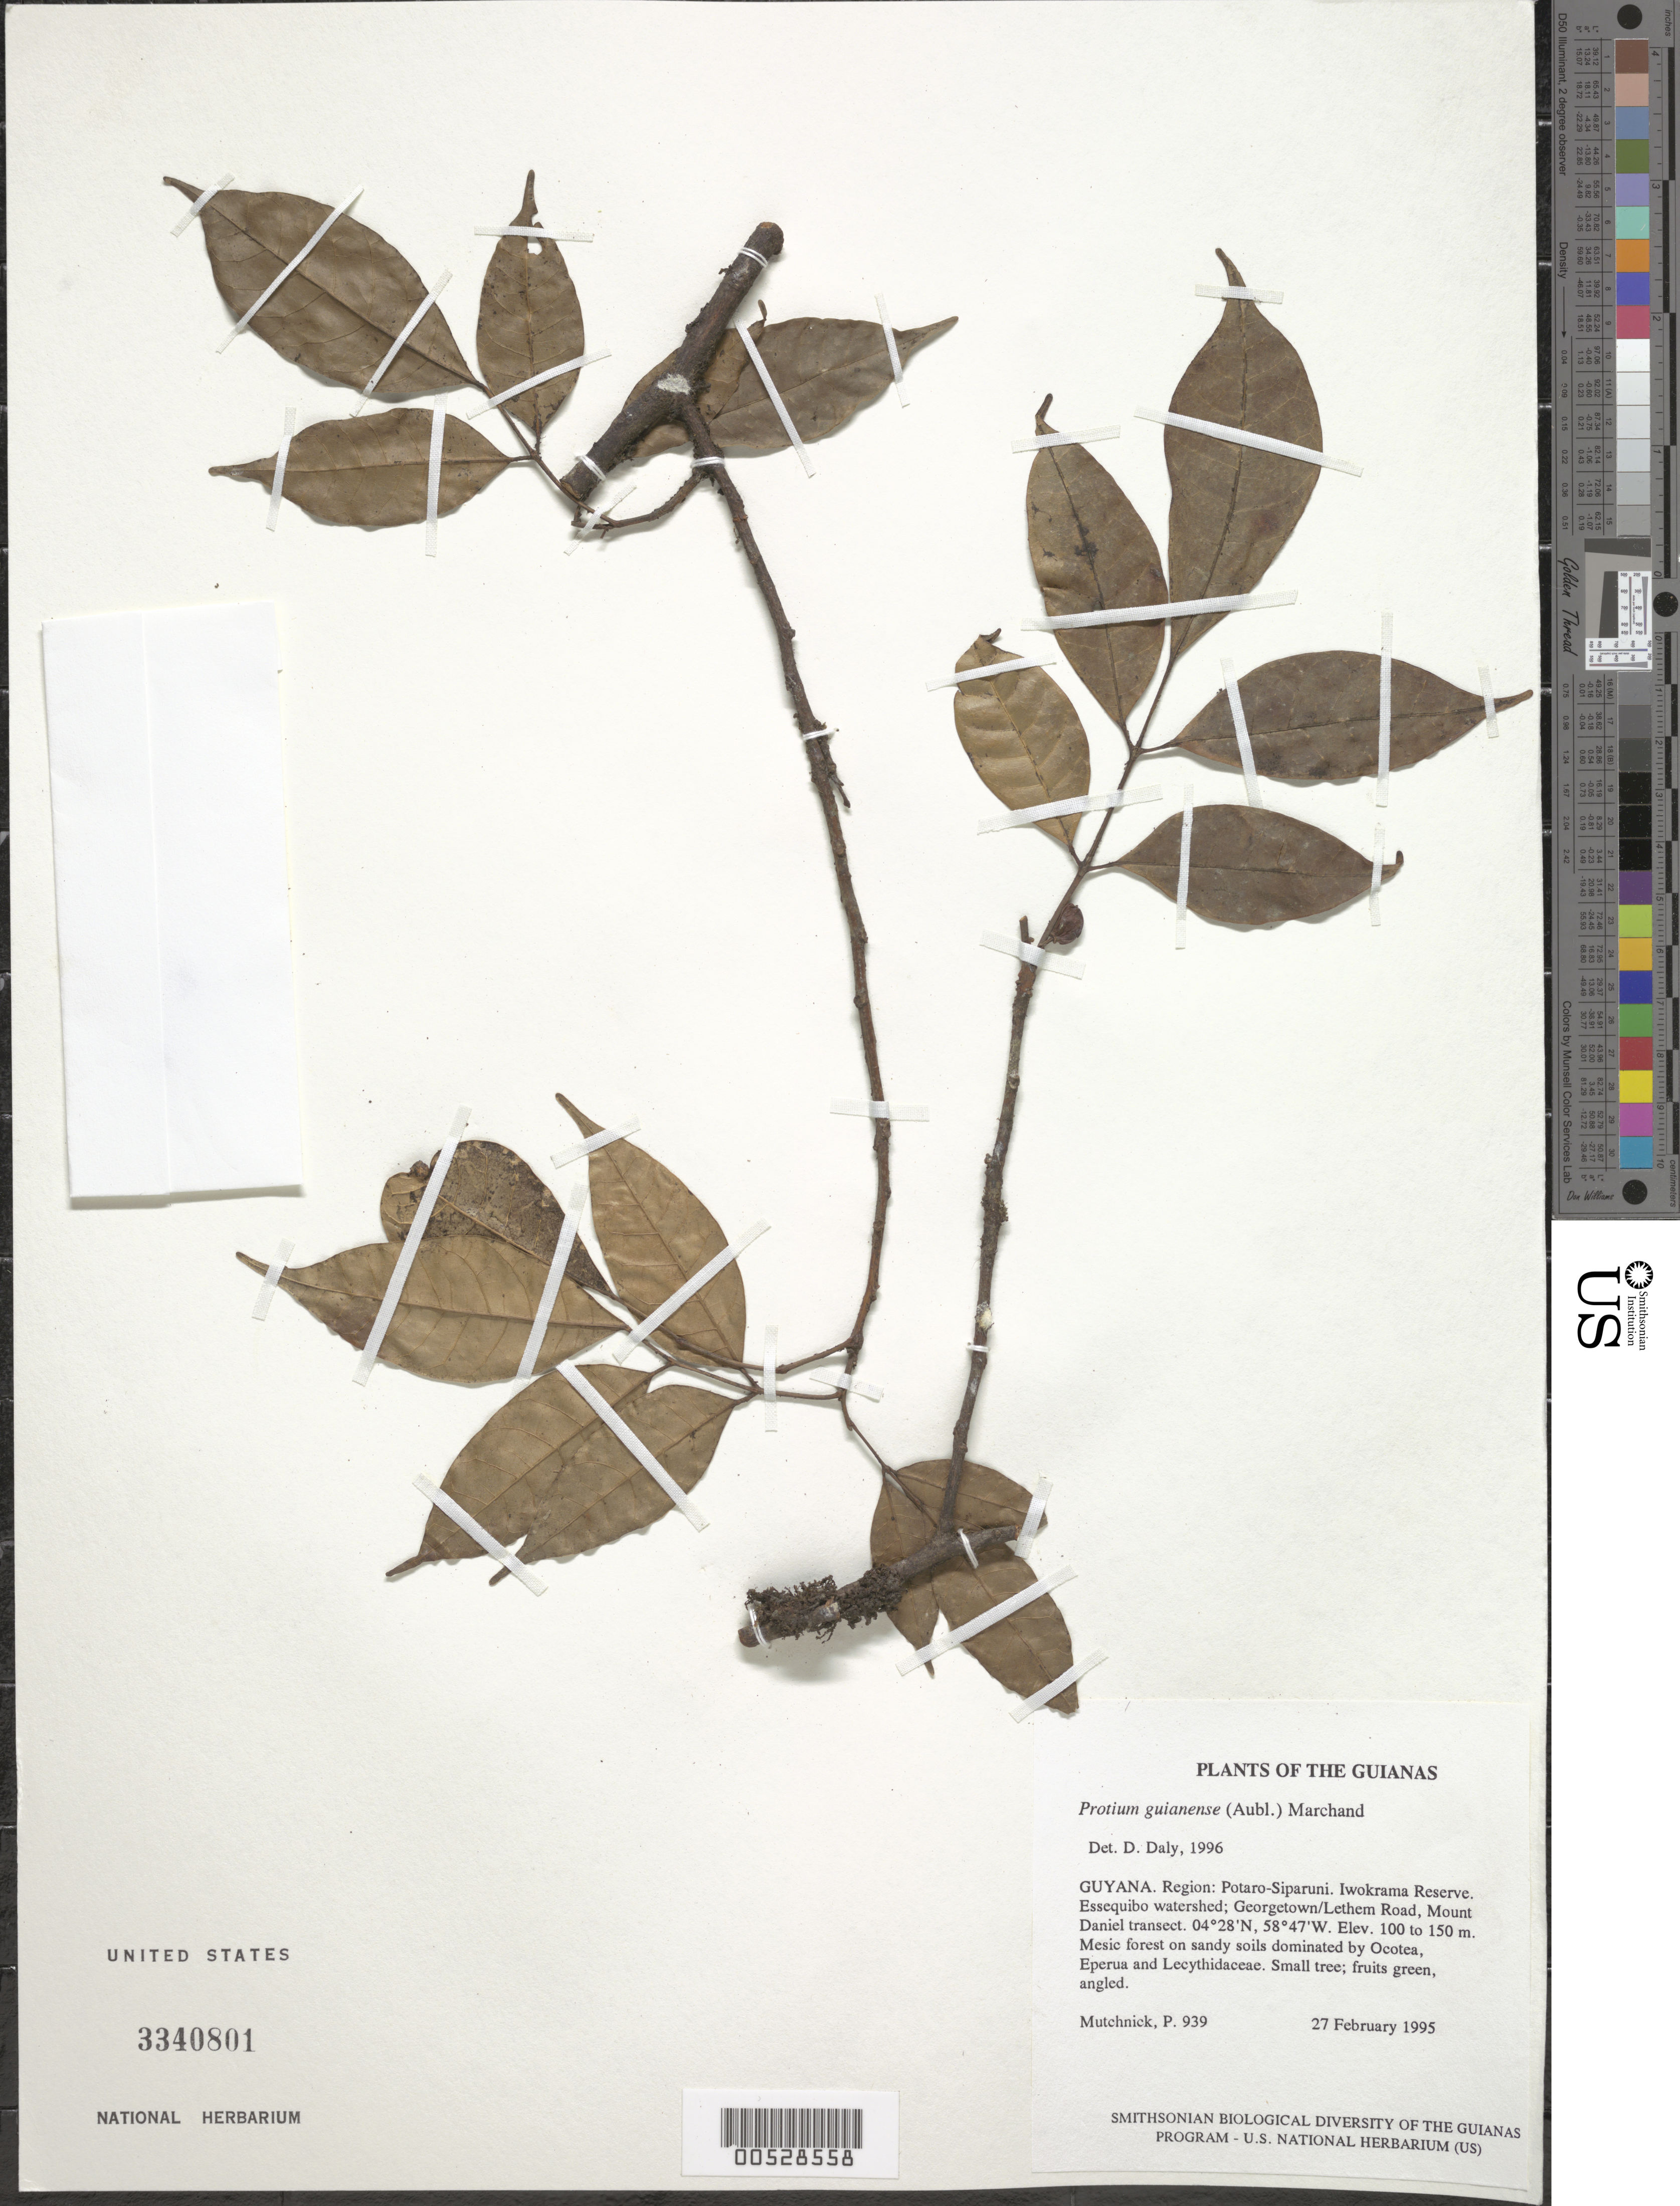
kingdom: Plantae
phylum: Tracheophyta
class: Magnoliopsida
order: Sapindales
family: Burseraceae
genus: Protium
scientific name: Protium guianense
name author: (Aubl.) Marchand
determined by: Daly, D. C.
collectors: P. Mutchnick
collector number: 939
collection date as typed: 27 February 1995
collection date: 1995-02-27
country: Guyana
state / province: Potaro-Siparuni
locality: Iwokrama Reserve. Essequibo watershed; Georgetown/Lethem Road, Mount Daniel transect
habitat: Mesic forest on sandy soils dominated by Ocotea, Eperua and Lecythidaceae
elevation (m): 100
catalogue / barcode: US 3340801